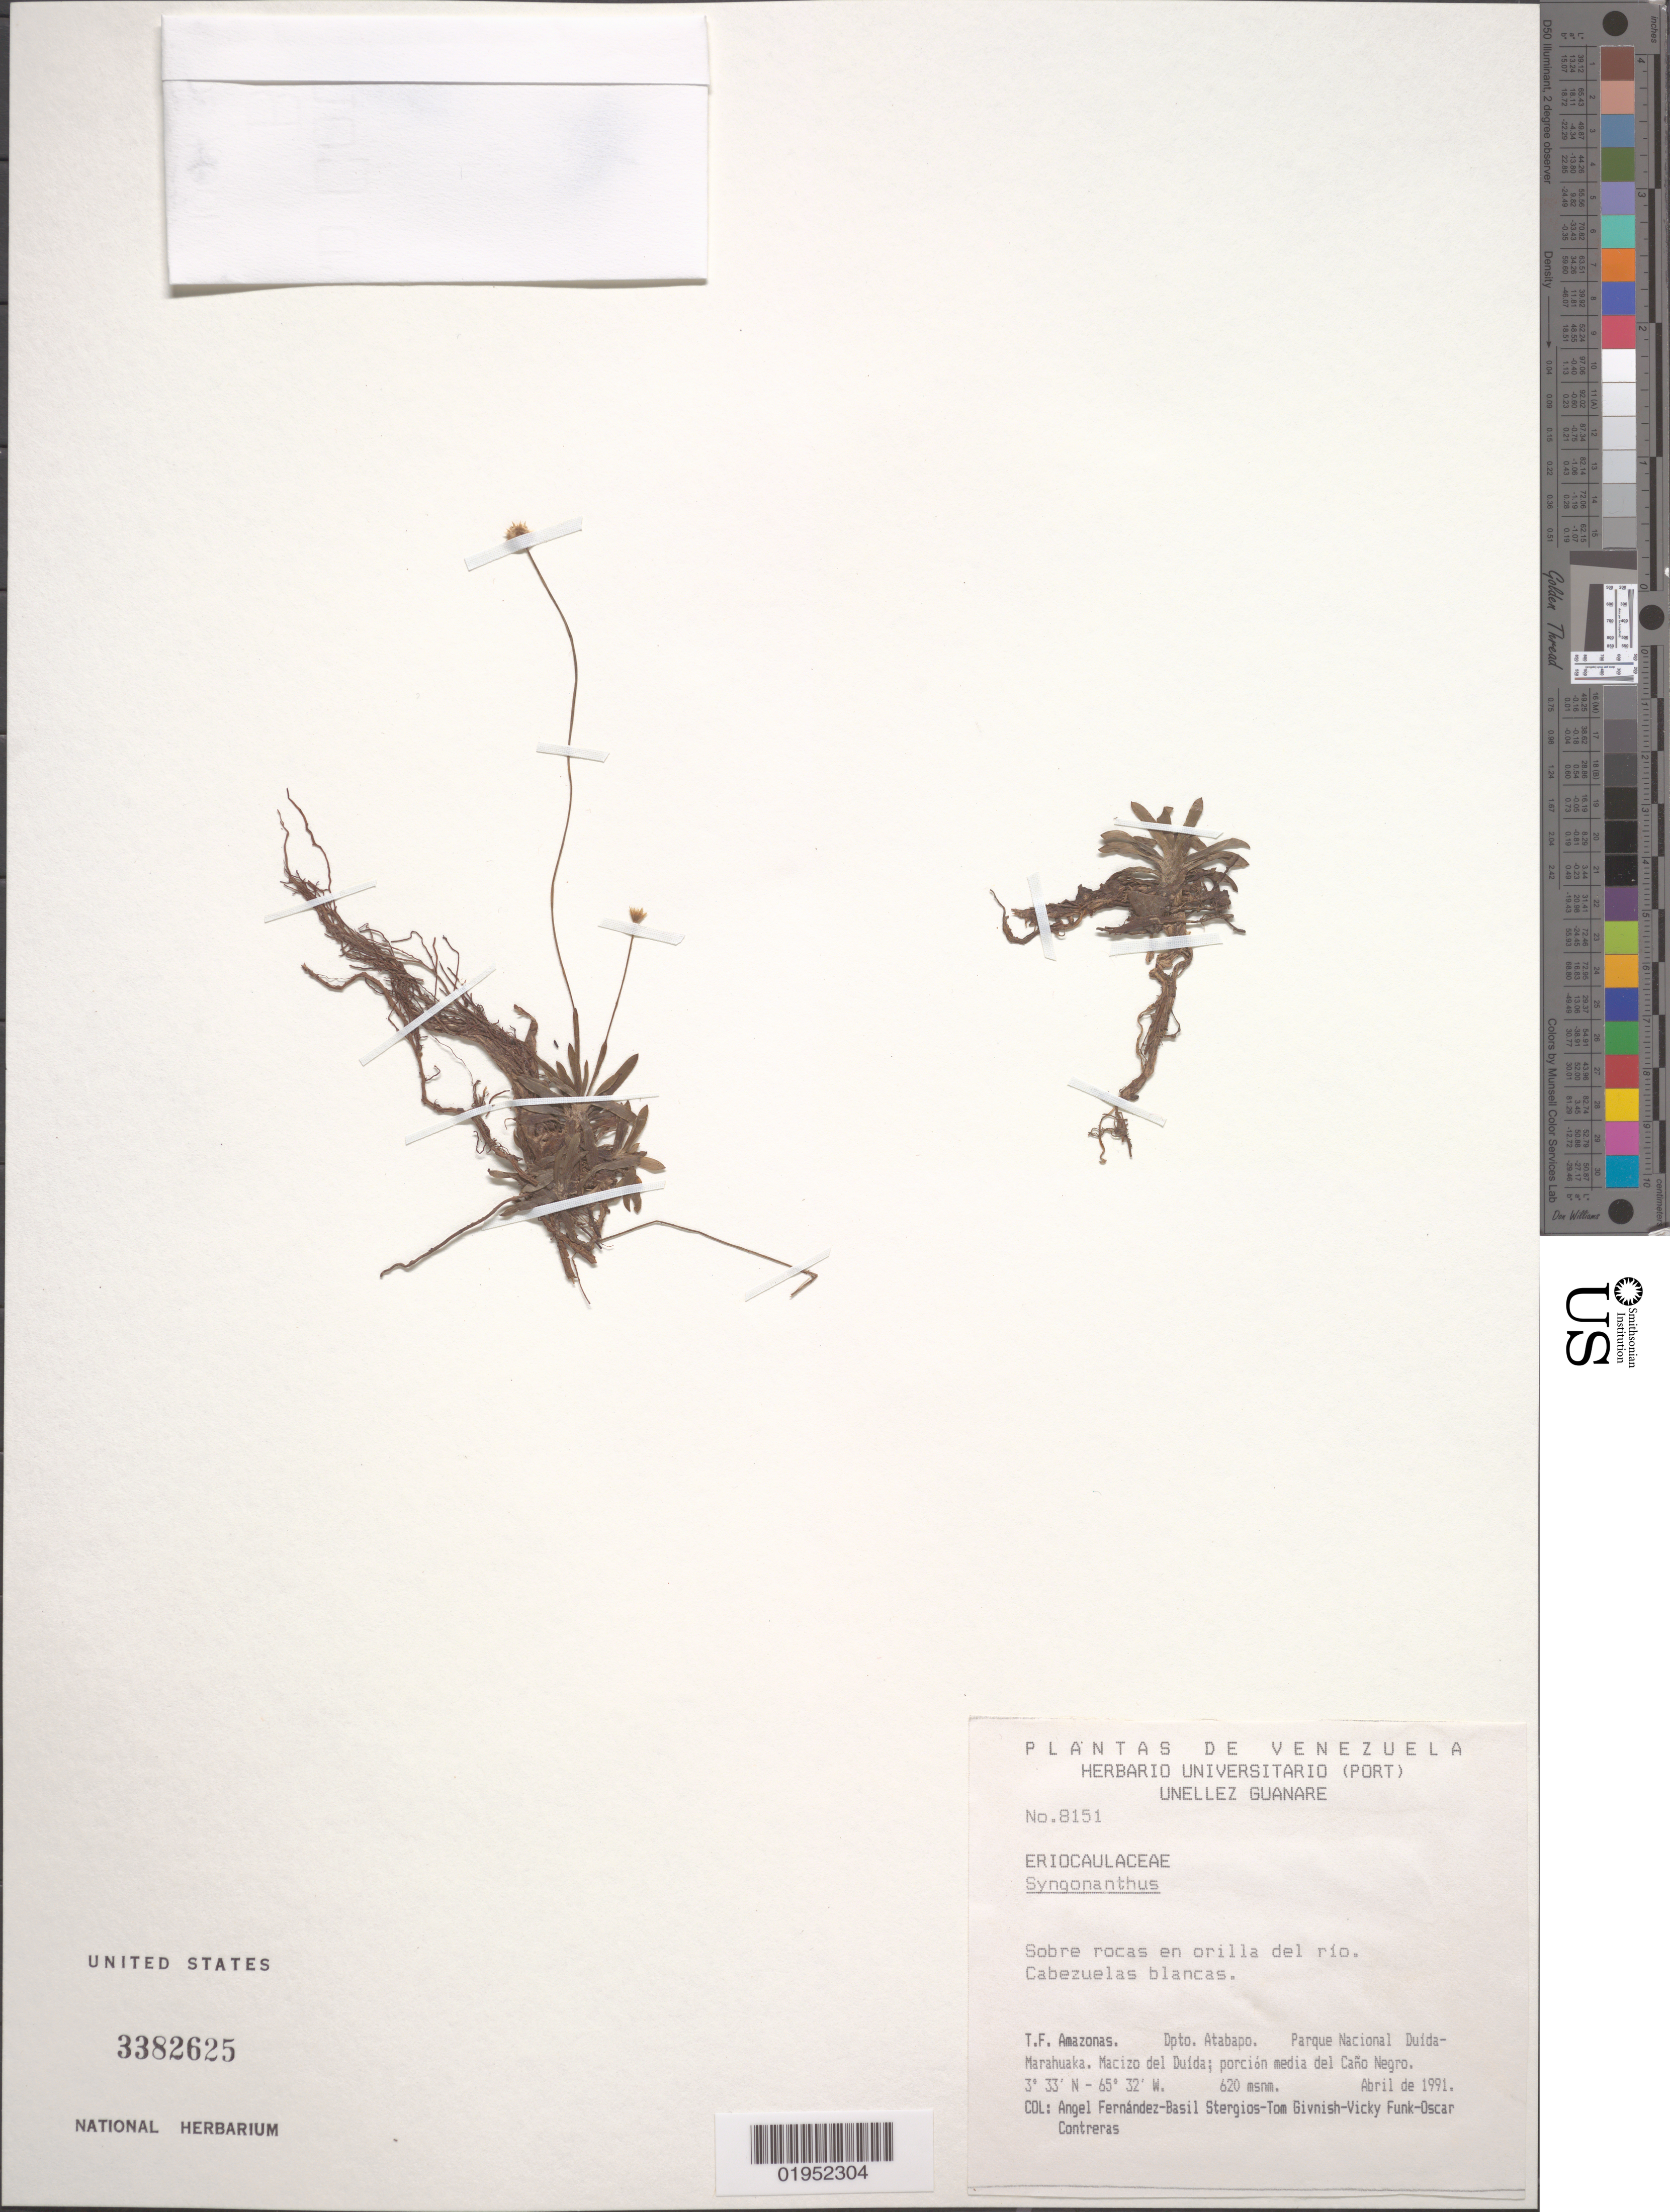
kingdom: Plantae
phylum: Tracheophyta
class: Liliopsida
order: Poales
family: Eriocaulaceae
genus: Syngonanthus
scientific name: Syngonanthus sp.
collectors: A. Fernández, B. G. Stergios, T. J. Givnish, V. Funk & O. Contreras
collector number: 8151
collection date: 1991-04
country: Venezuela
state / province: Amazonas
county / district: Atabapo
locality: Parque Nacional Duida-Marahuaka, Macizo del Duida, porcion media del Cano Negro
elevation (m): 620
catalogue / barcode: US 3382625